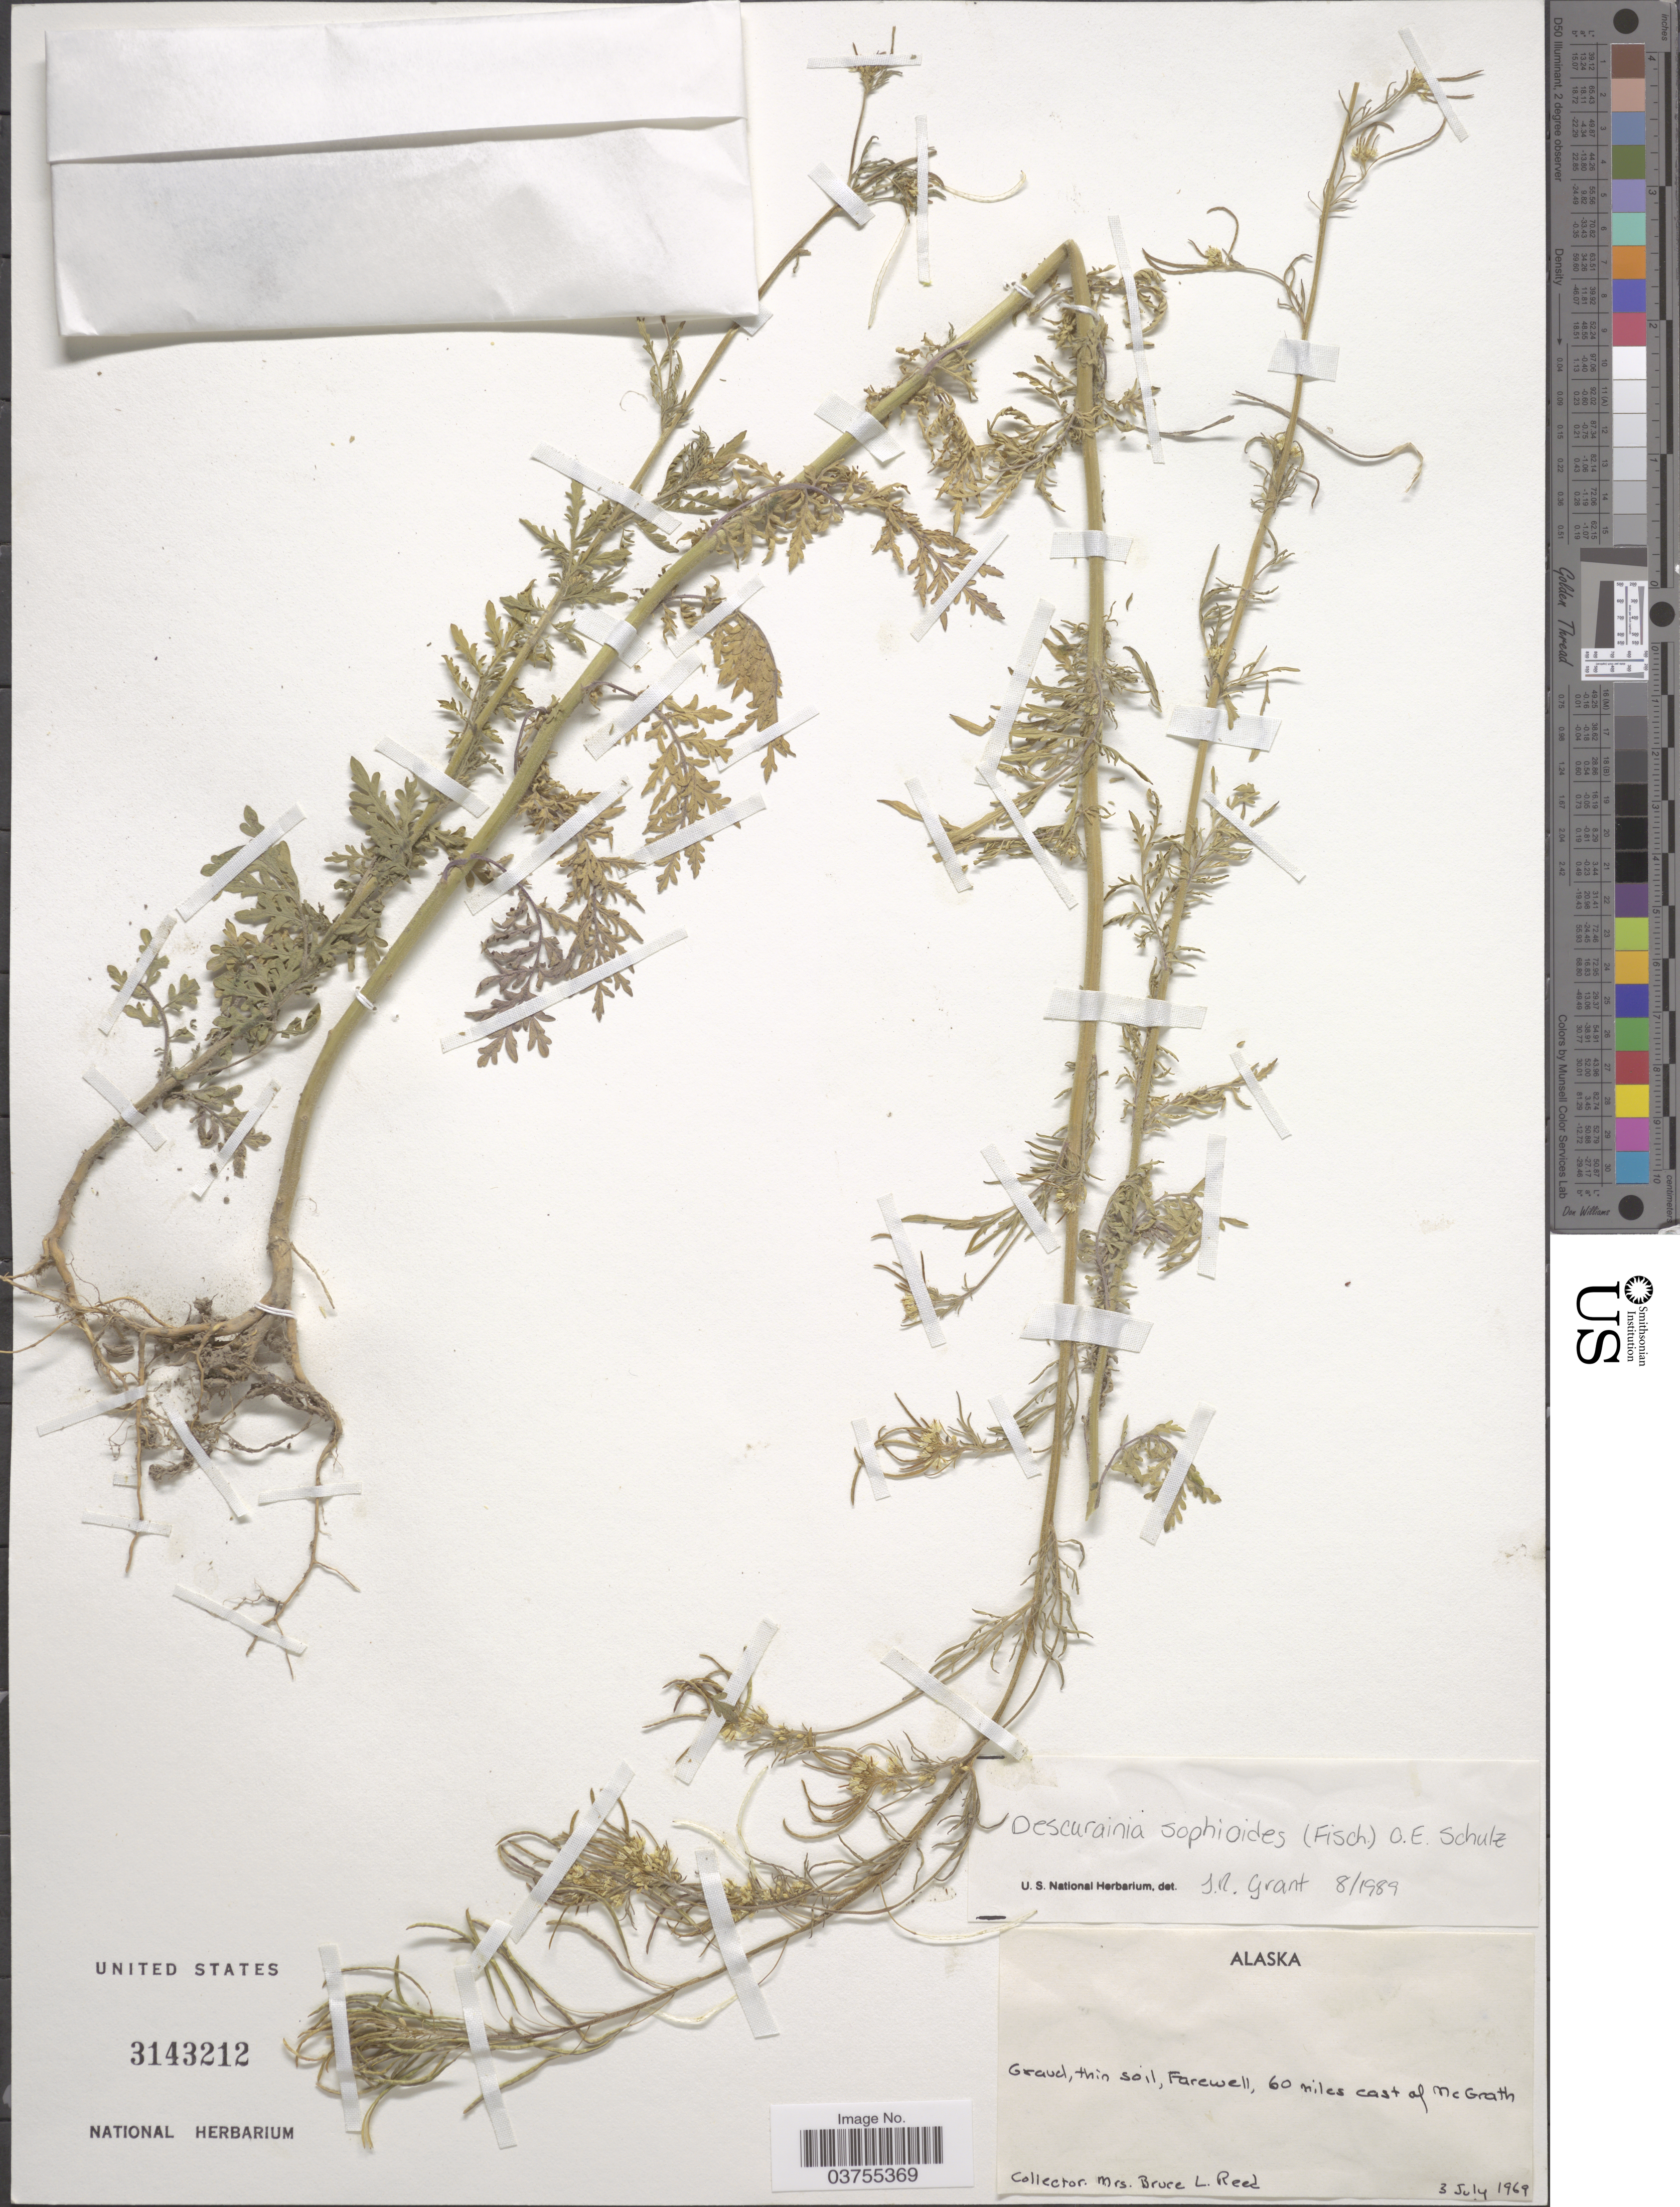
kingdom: Plantae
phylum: Tracheophyta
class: Magnoliopsida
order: Brassicales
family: Brassicaceae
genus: Descurainia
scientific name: Descurainia sophioides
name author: (Fisch.) O.E. Schultz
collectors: B. Reed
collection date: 1969-07-03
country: United States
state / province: Alaska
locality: Gravel, thin soil, Farewell, 60 miles east of McGrath.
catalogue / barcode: US 3143212